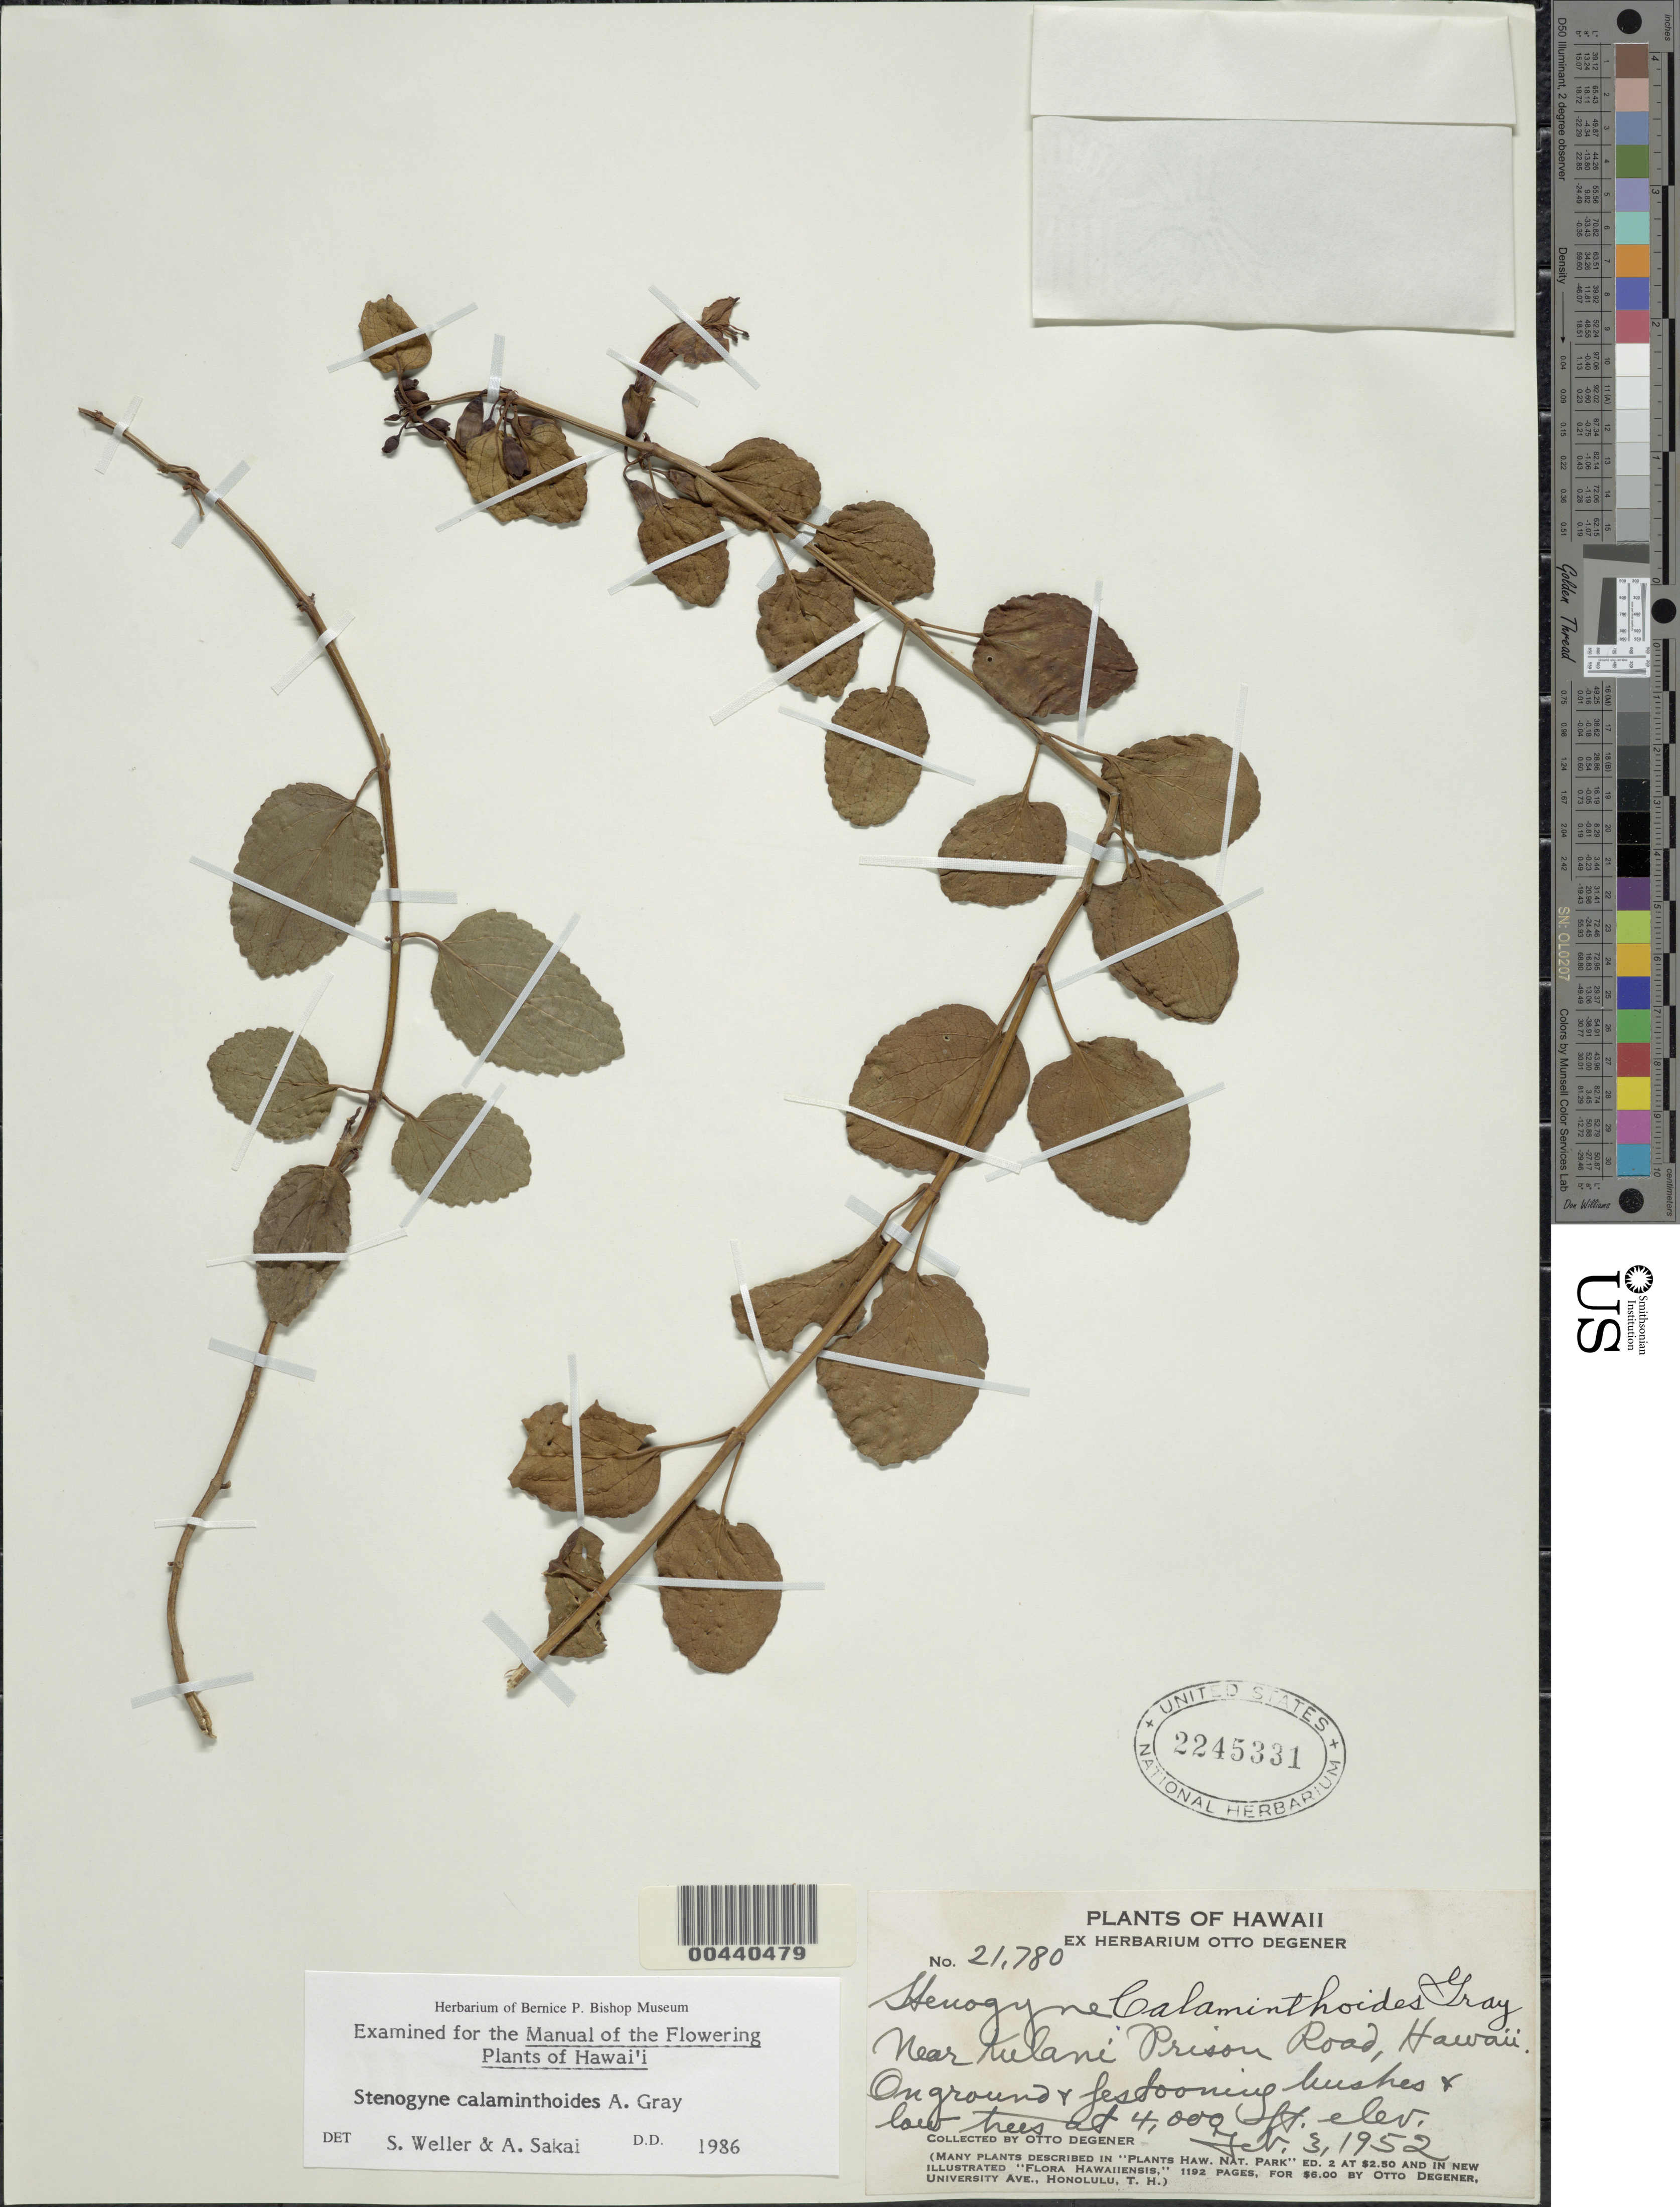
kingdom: Plantae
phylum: Tracheophyta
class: Magnoliopsida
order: Lamiales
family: Lamiaceae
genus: Stenogyne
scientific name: Stenogyne calaminthoides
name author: A. Gray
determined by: Weller, Stephen G., (UNITED STATES)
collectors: O. Degener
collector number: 21780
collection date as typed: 3 Feb 1952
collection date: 1952-02-03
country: United States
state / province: Hawaii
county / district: Hawaii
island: Hawaii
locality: Near Kulani Prison Road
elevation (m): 1219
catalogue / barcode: US 2245331